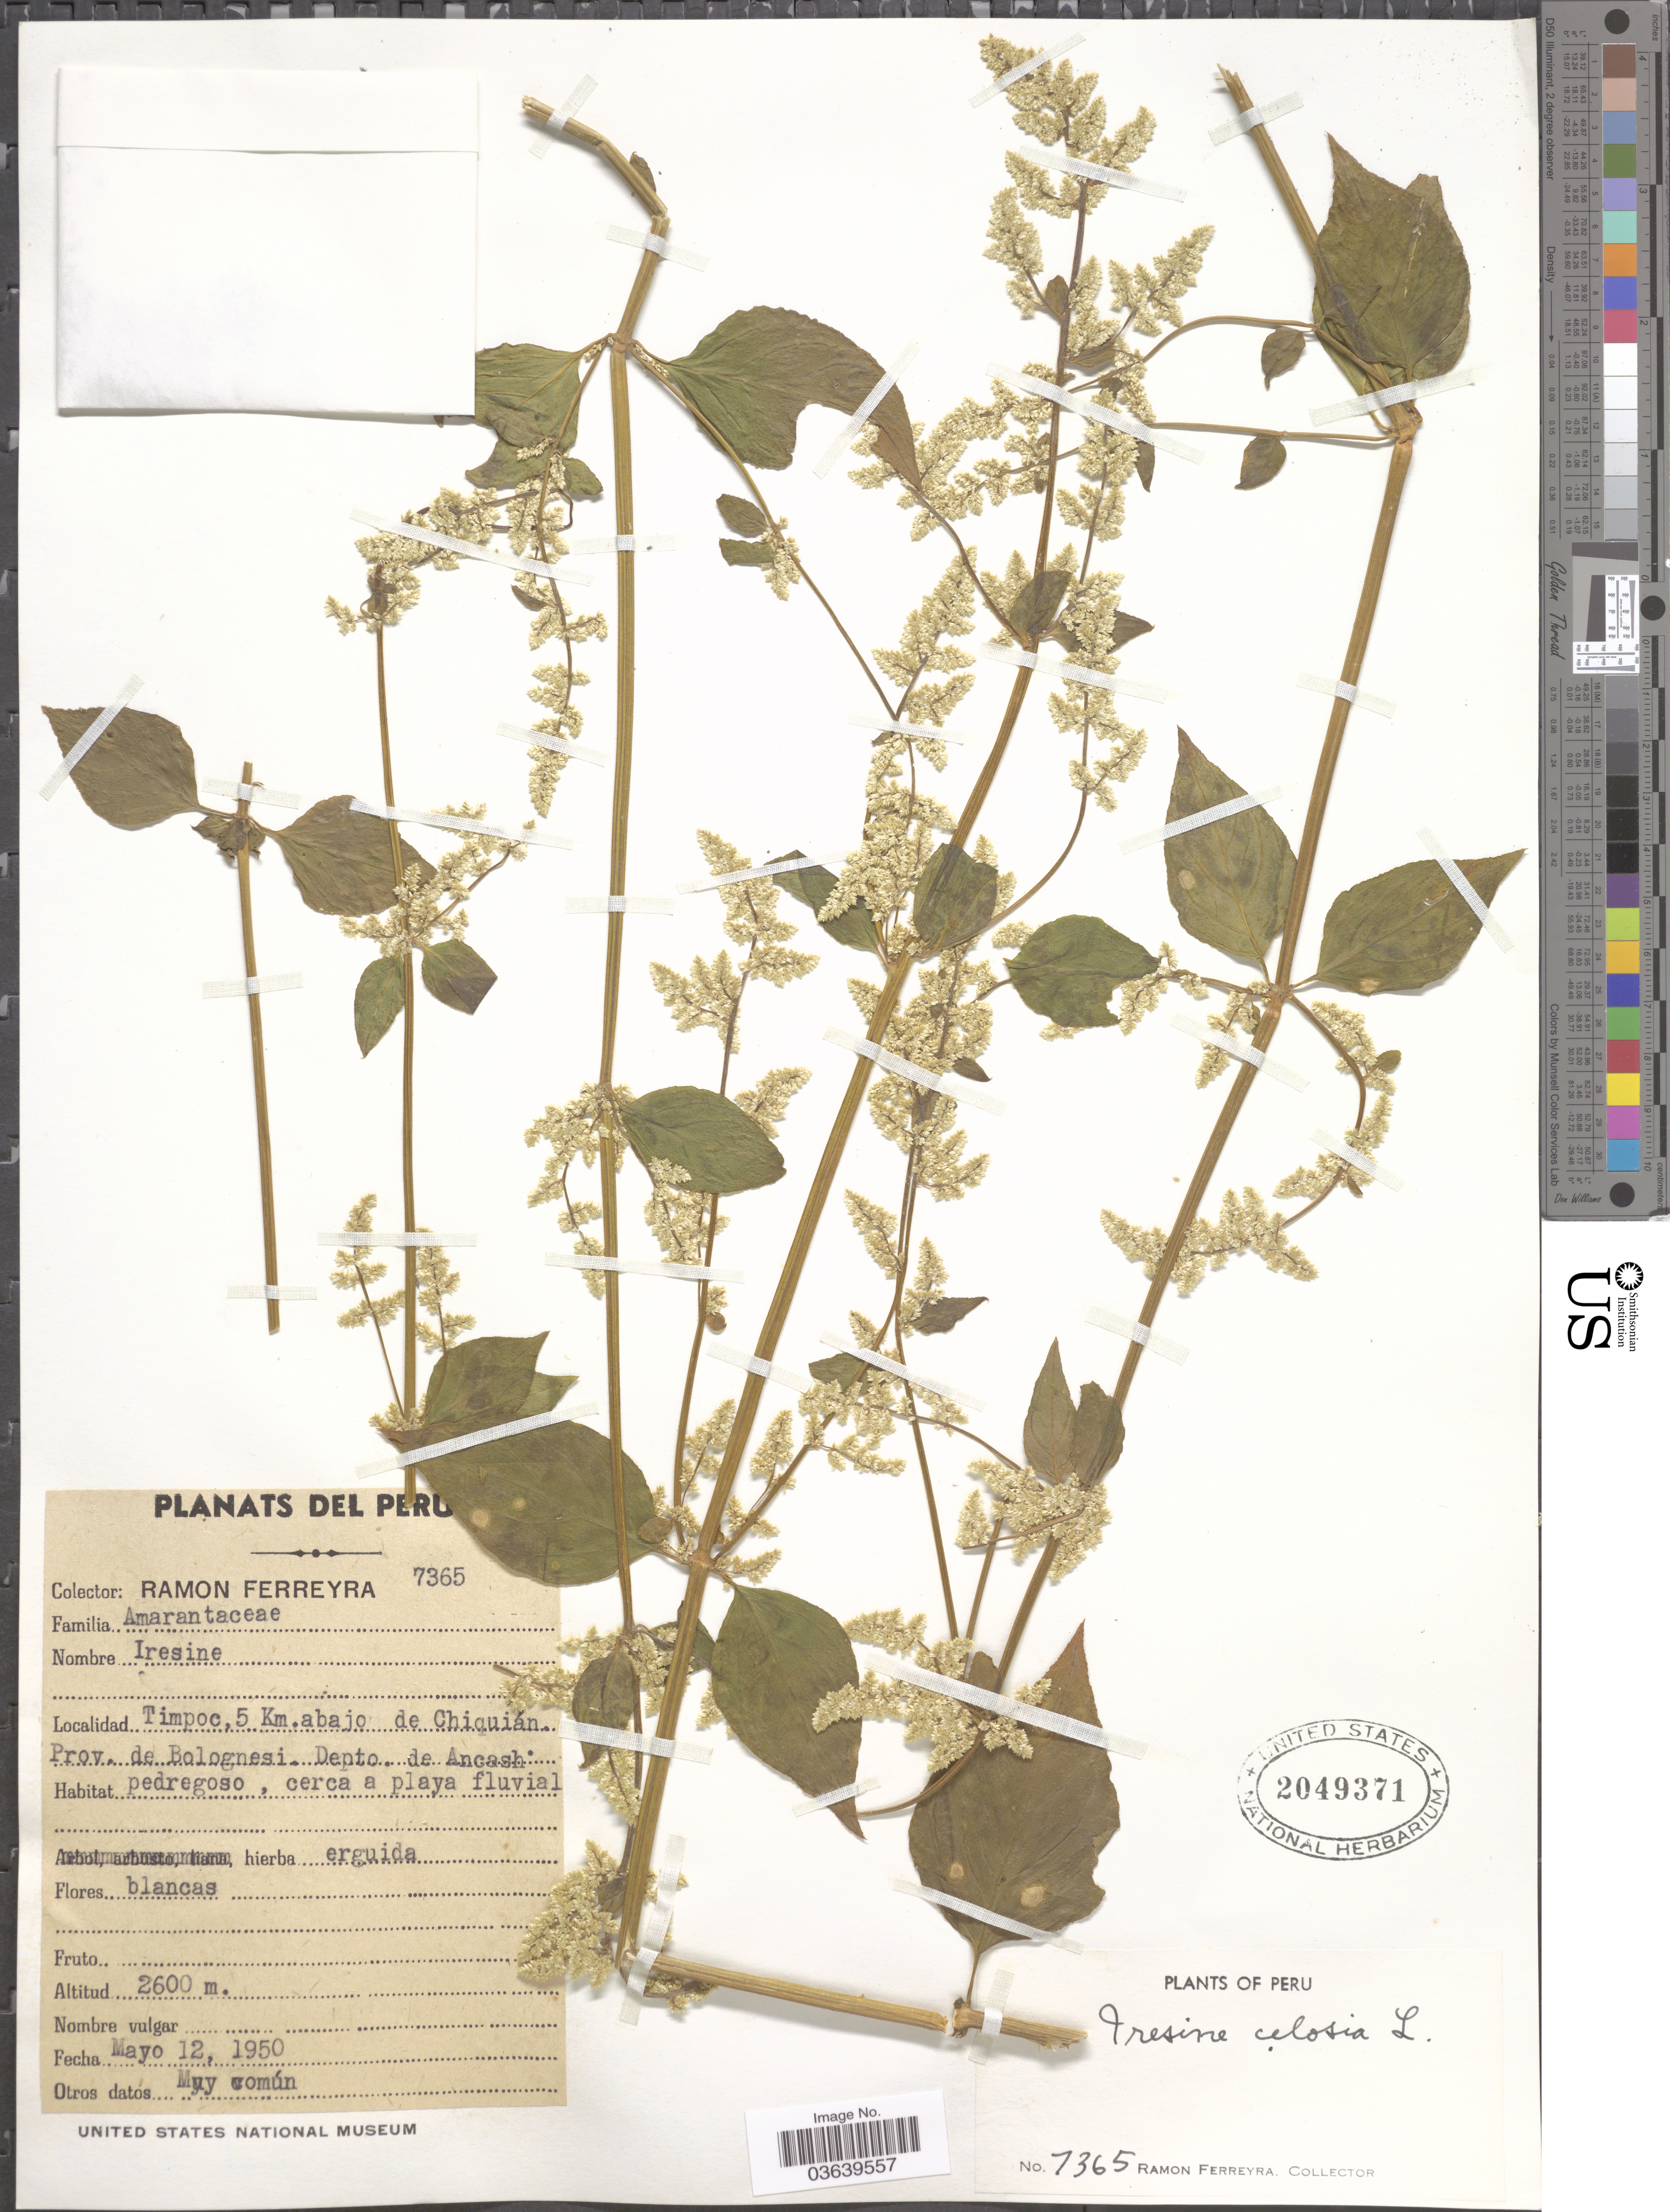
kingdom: Plantae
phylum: Tracheophyta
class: Magnoliopsida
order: Caryophyllales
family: Amaranthaceae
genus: Iresine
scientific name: Iresine celosia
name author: L.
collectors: R. A. Ferreyra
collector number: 7365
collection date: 1950-05-12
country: Peru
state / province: Ancash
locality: Timpoc, 5 Km.abajo de Chiquián. Prov. de Bolognesi. Depto. de Ancash.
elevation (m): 2600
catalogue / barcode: US 2049371